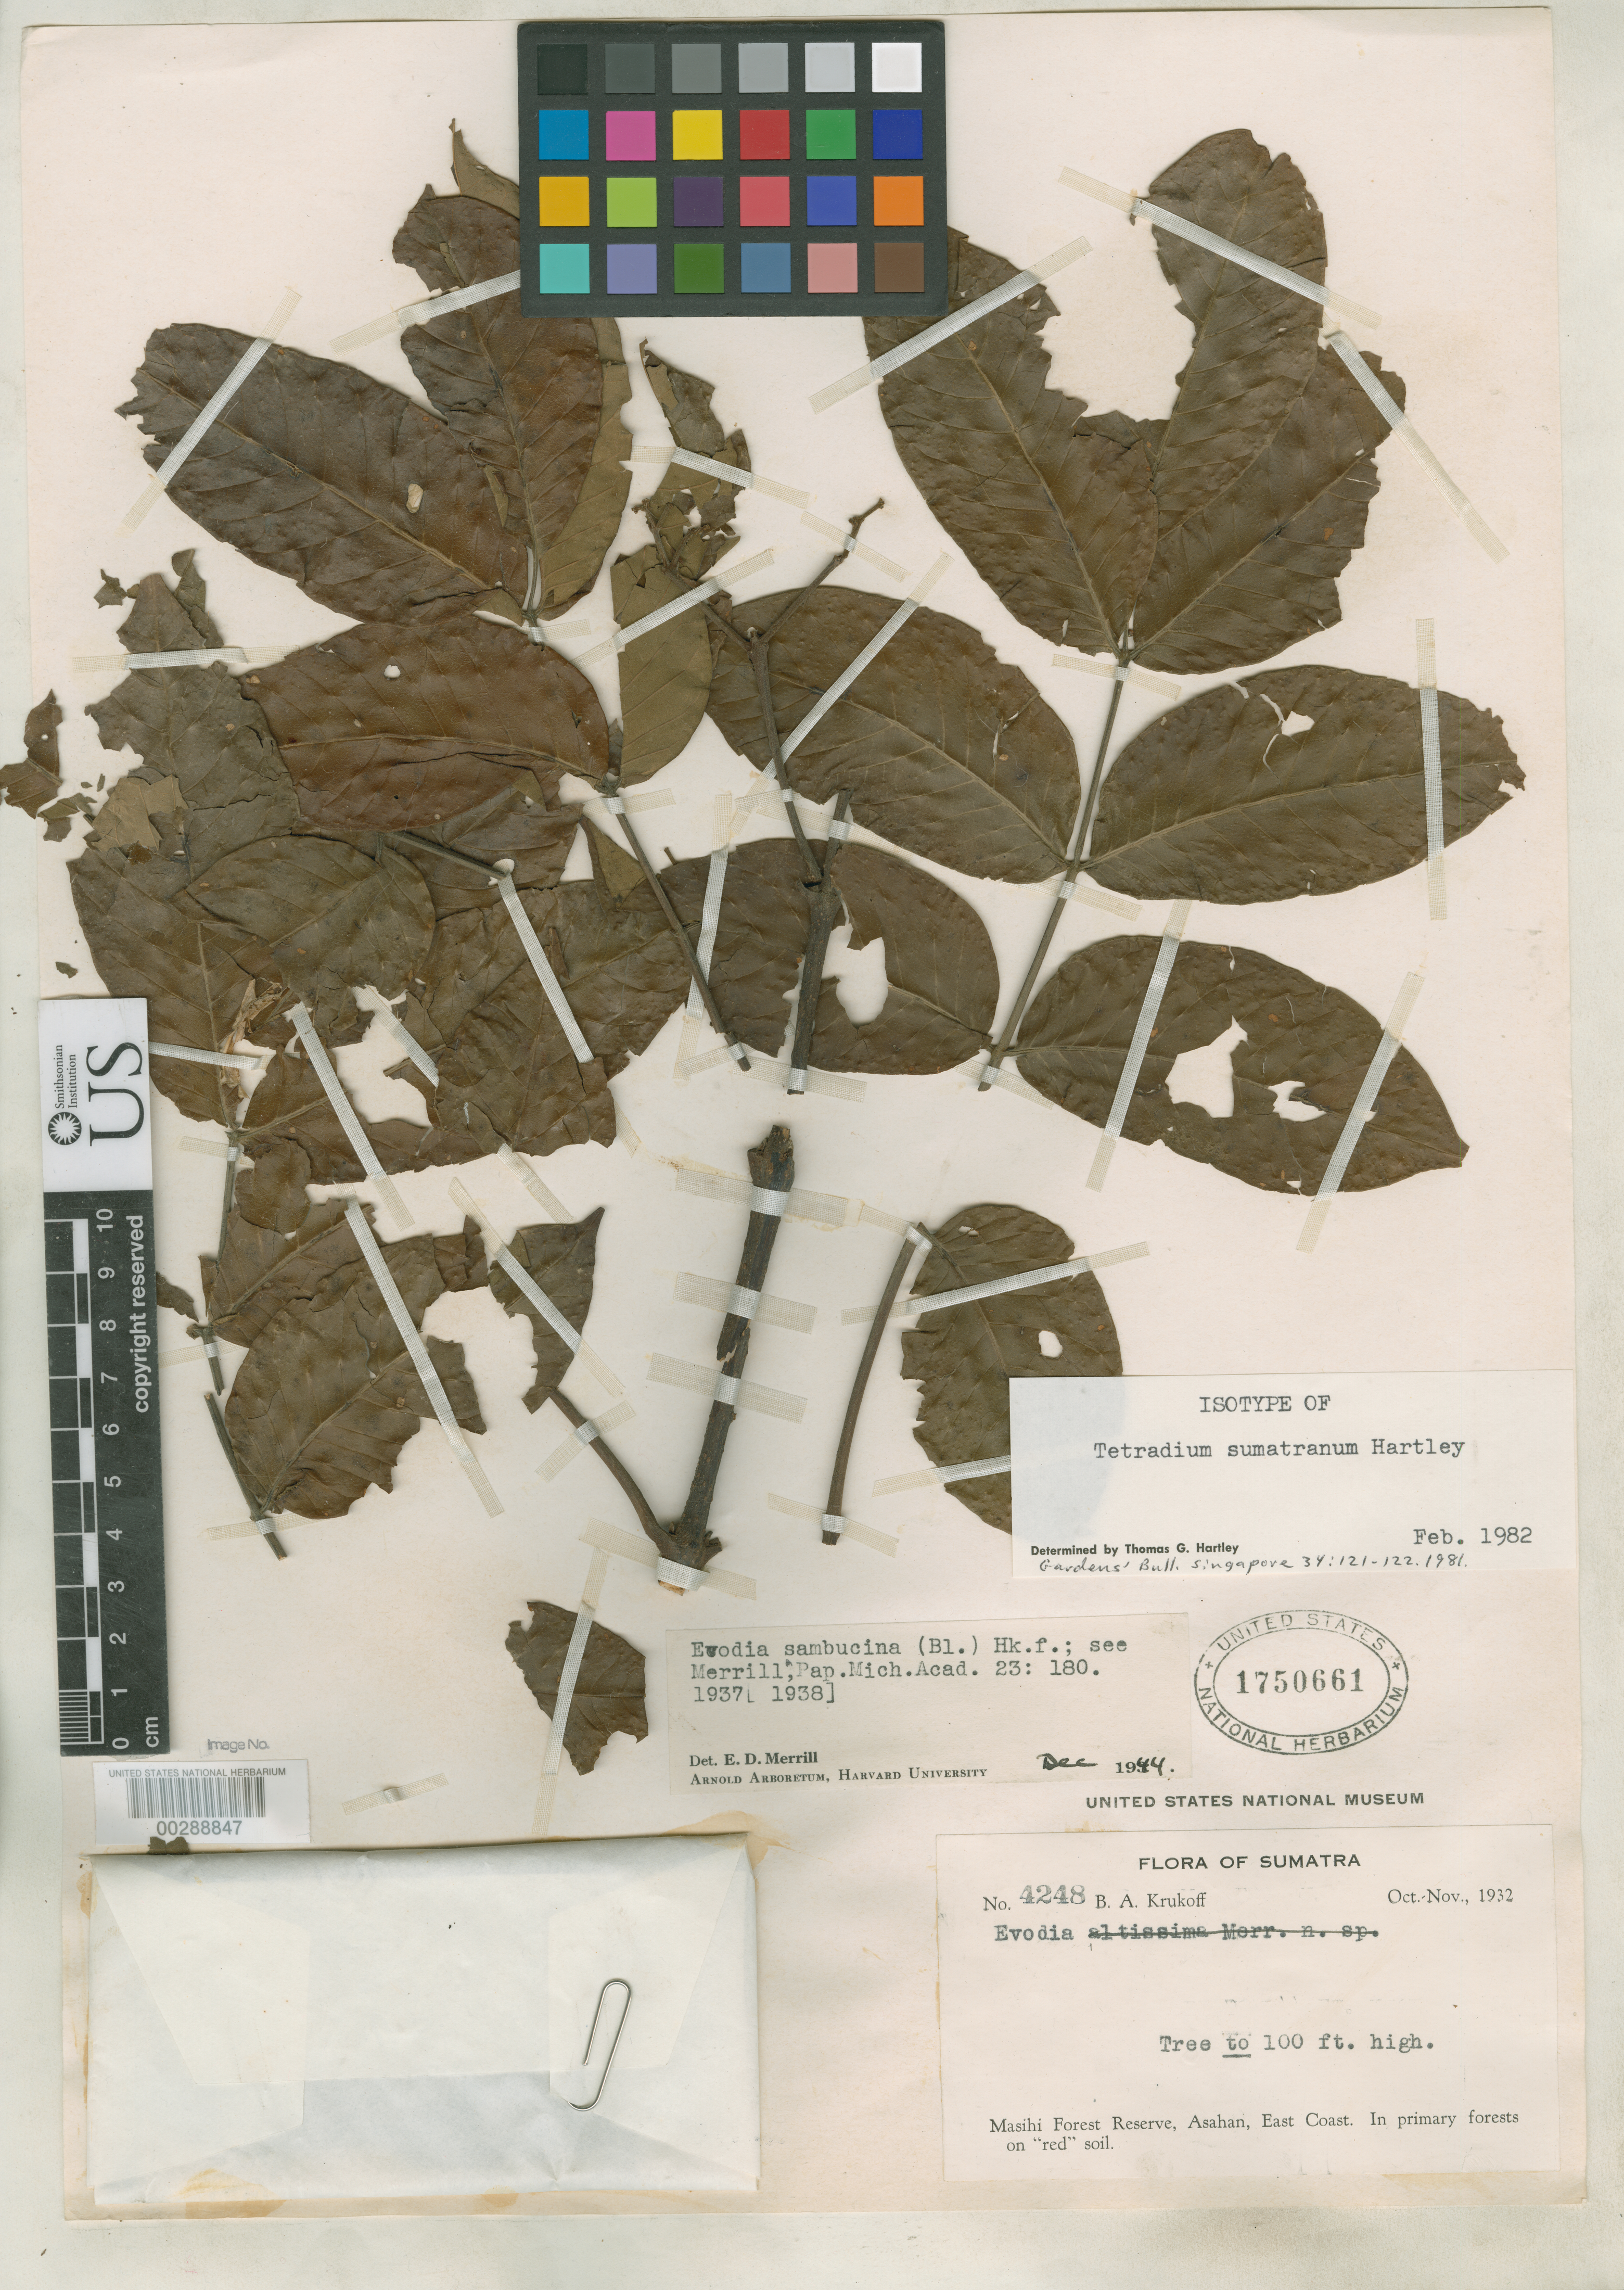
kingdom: Plantae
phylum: Tracheophyta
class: Magnoliopsida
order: Sapindales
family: Rutaceae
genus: Tetradium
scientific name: Tetradium sumatranum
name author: T.G. Hartley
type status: Isotype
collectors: B. A. Krukoff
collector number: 4248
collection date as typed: Oct 1932 to -- Nov 1932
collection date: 1932-10/1932-11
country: Indonesia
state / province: Sumatra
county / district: Sumatera Utara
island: Sumatra Island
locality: Masihi Forest Reserve, Asahan, E coast.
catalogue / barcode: US 1750661